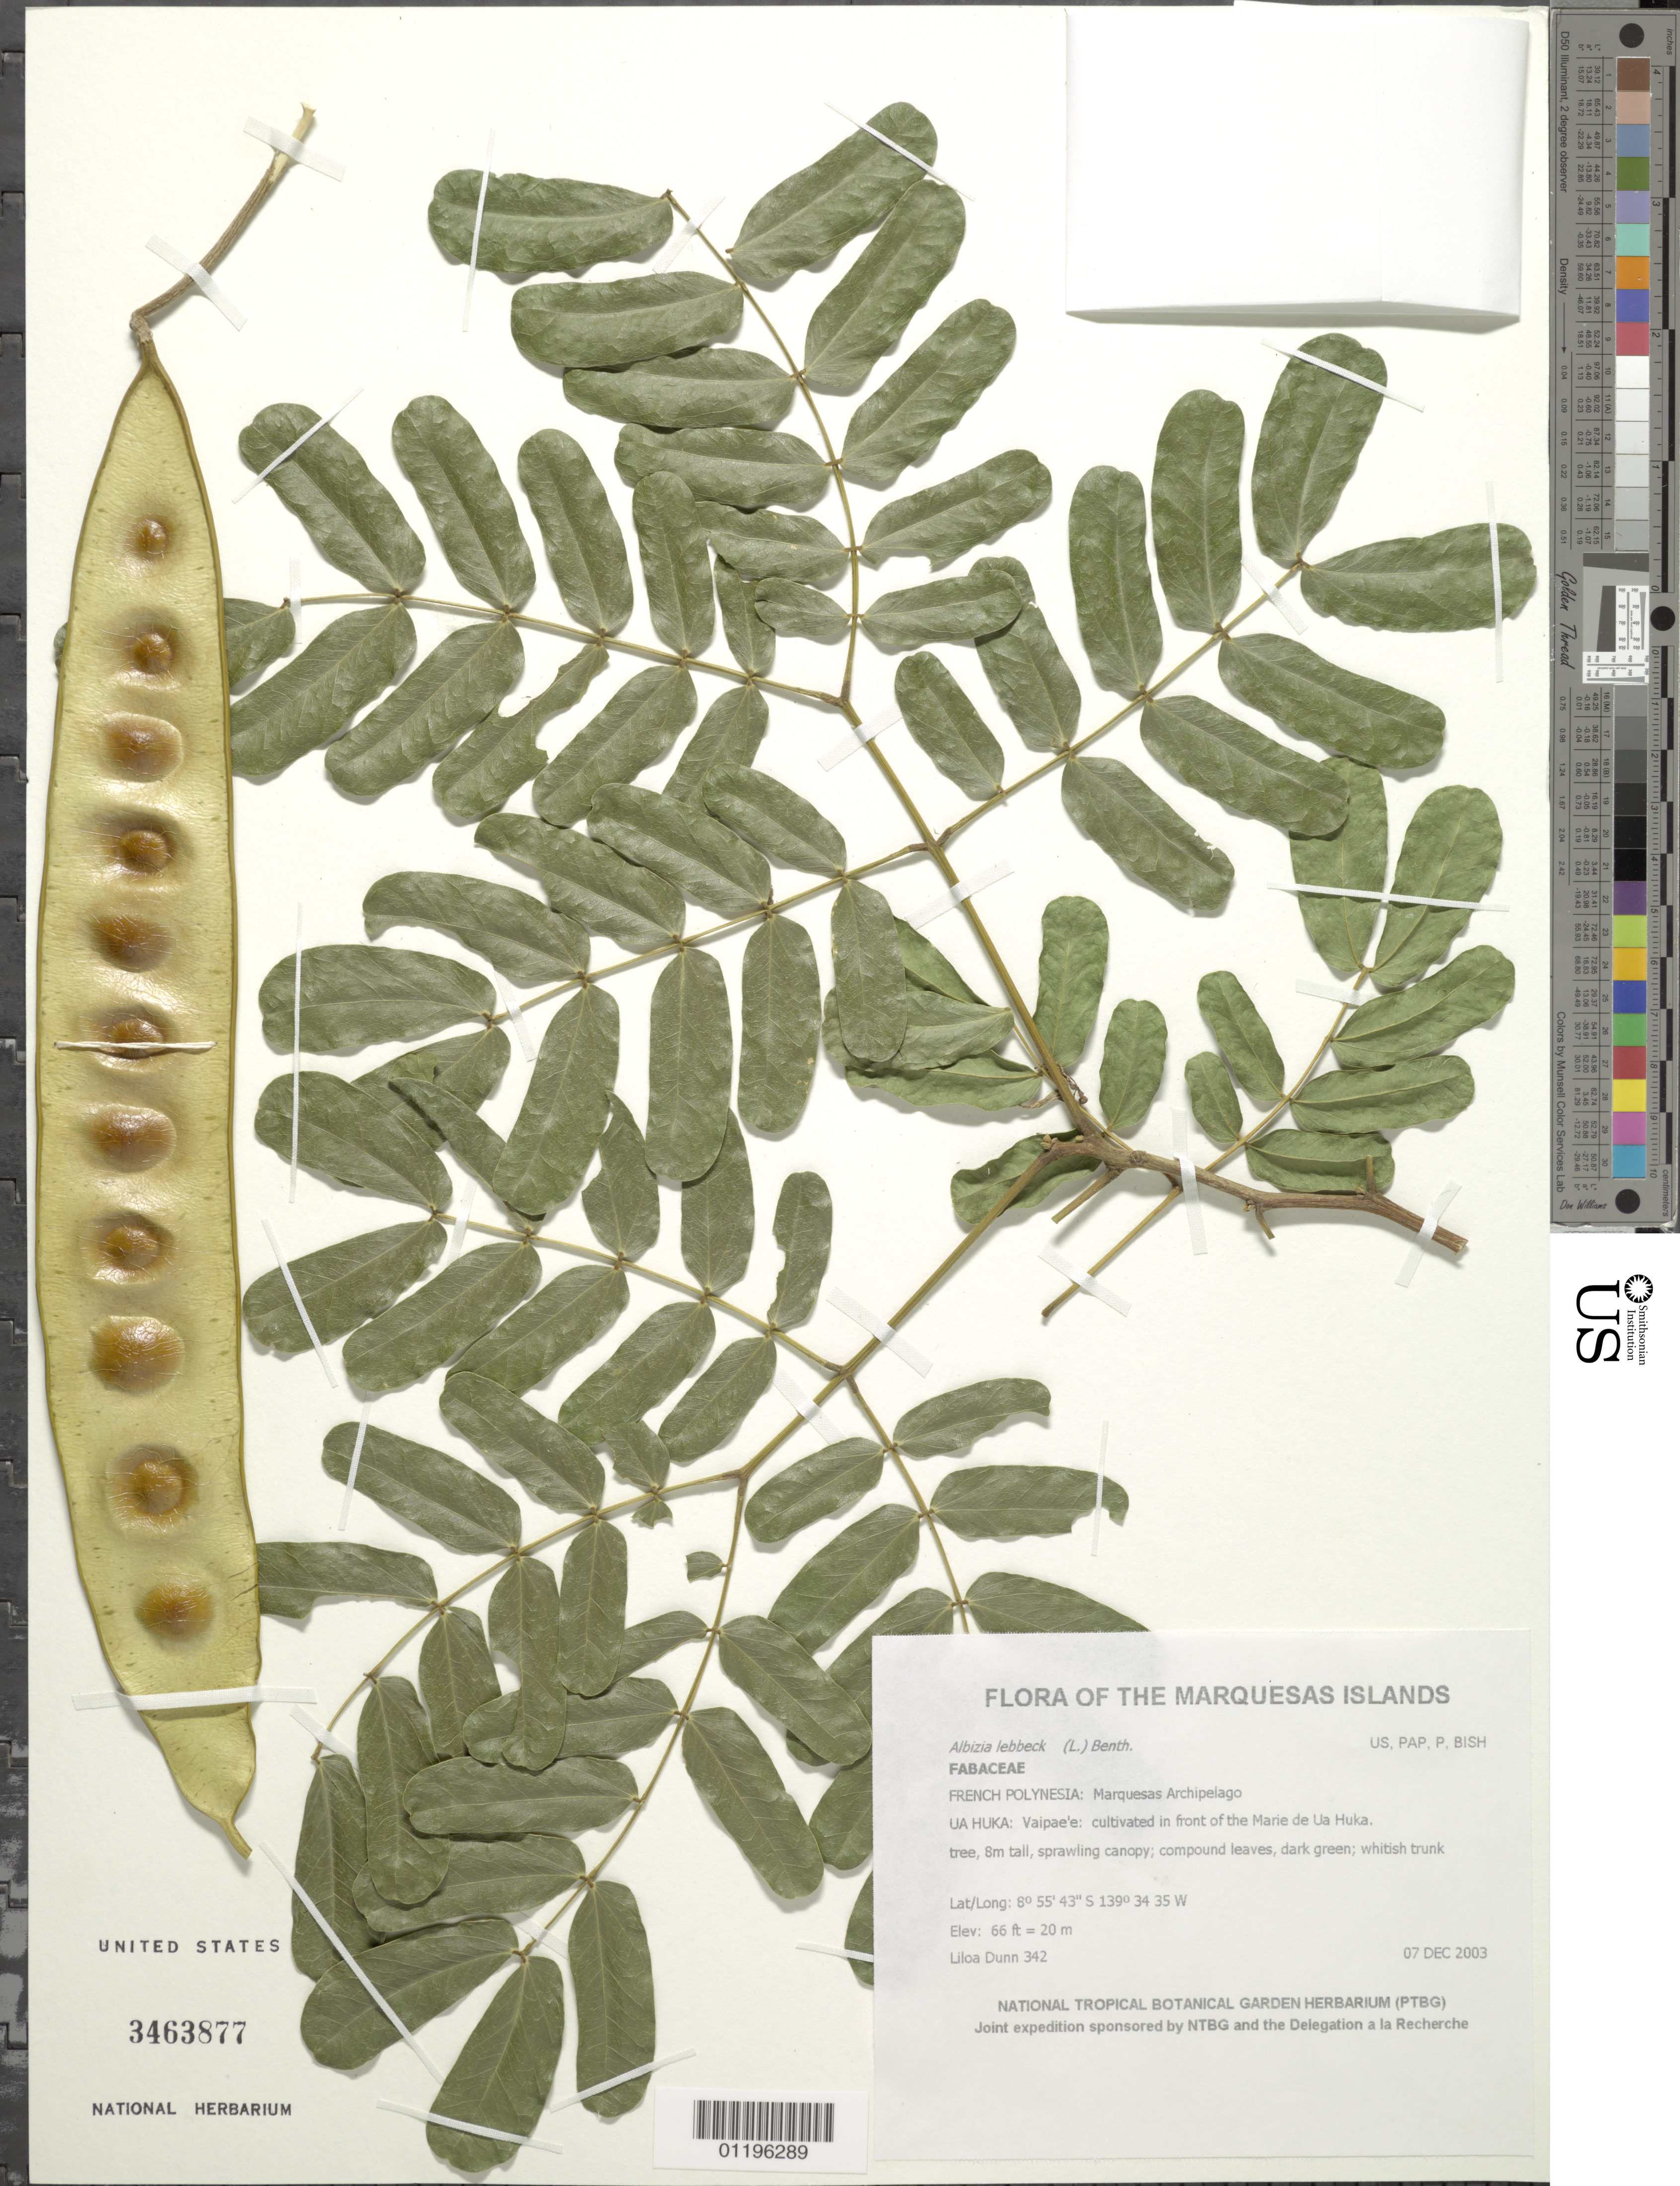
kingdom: Plantae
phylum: Tracheophyta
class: Magnoliopsida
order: Fabales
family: Fabaceae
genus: Albizia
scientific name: Albizia lebbeck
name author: (L.) Benth.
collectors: L. Dunn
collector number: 342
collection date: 2003-12-07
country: French Polynesia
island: Ua Huka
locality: Vaipae'e: cultivated in front of the Marie de Ua Huka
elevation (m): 20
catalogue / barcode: US 3463877